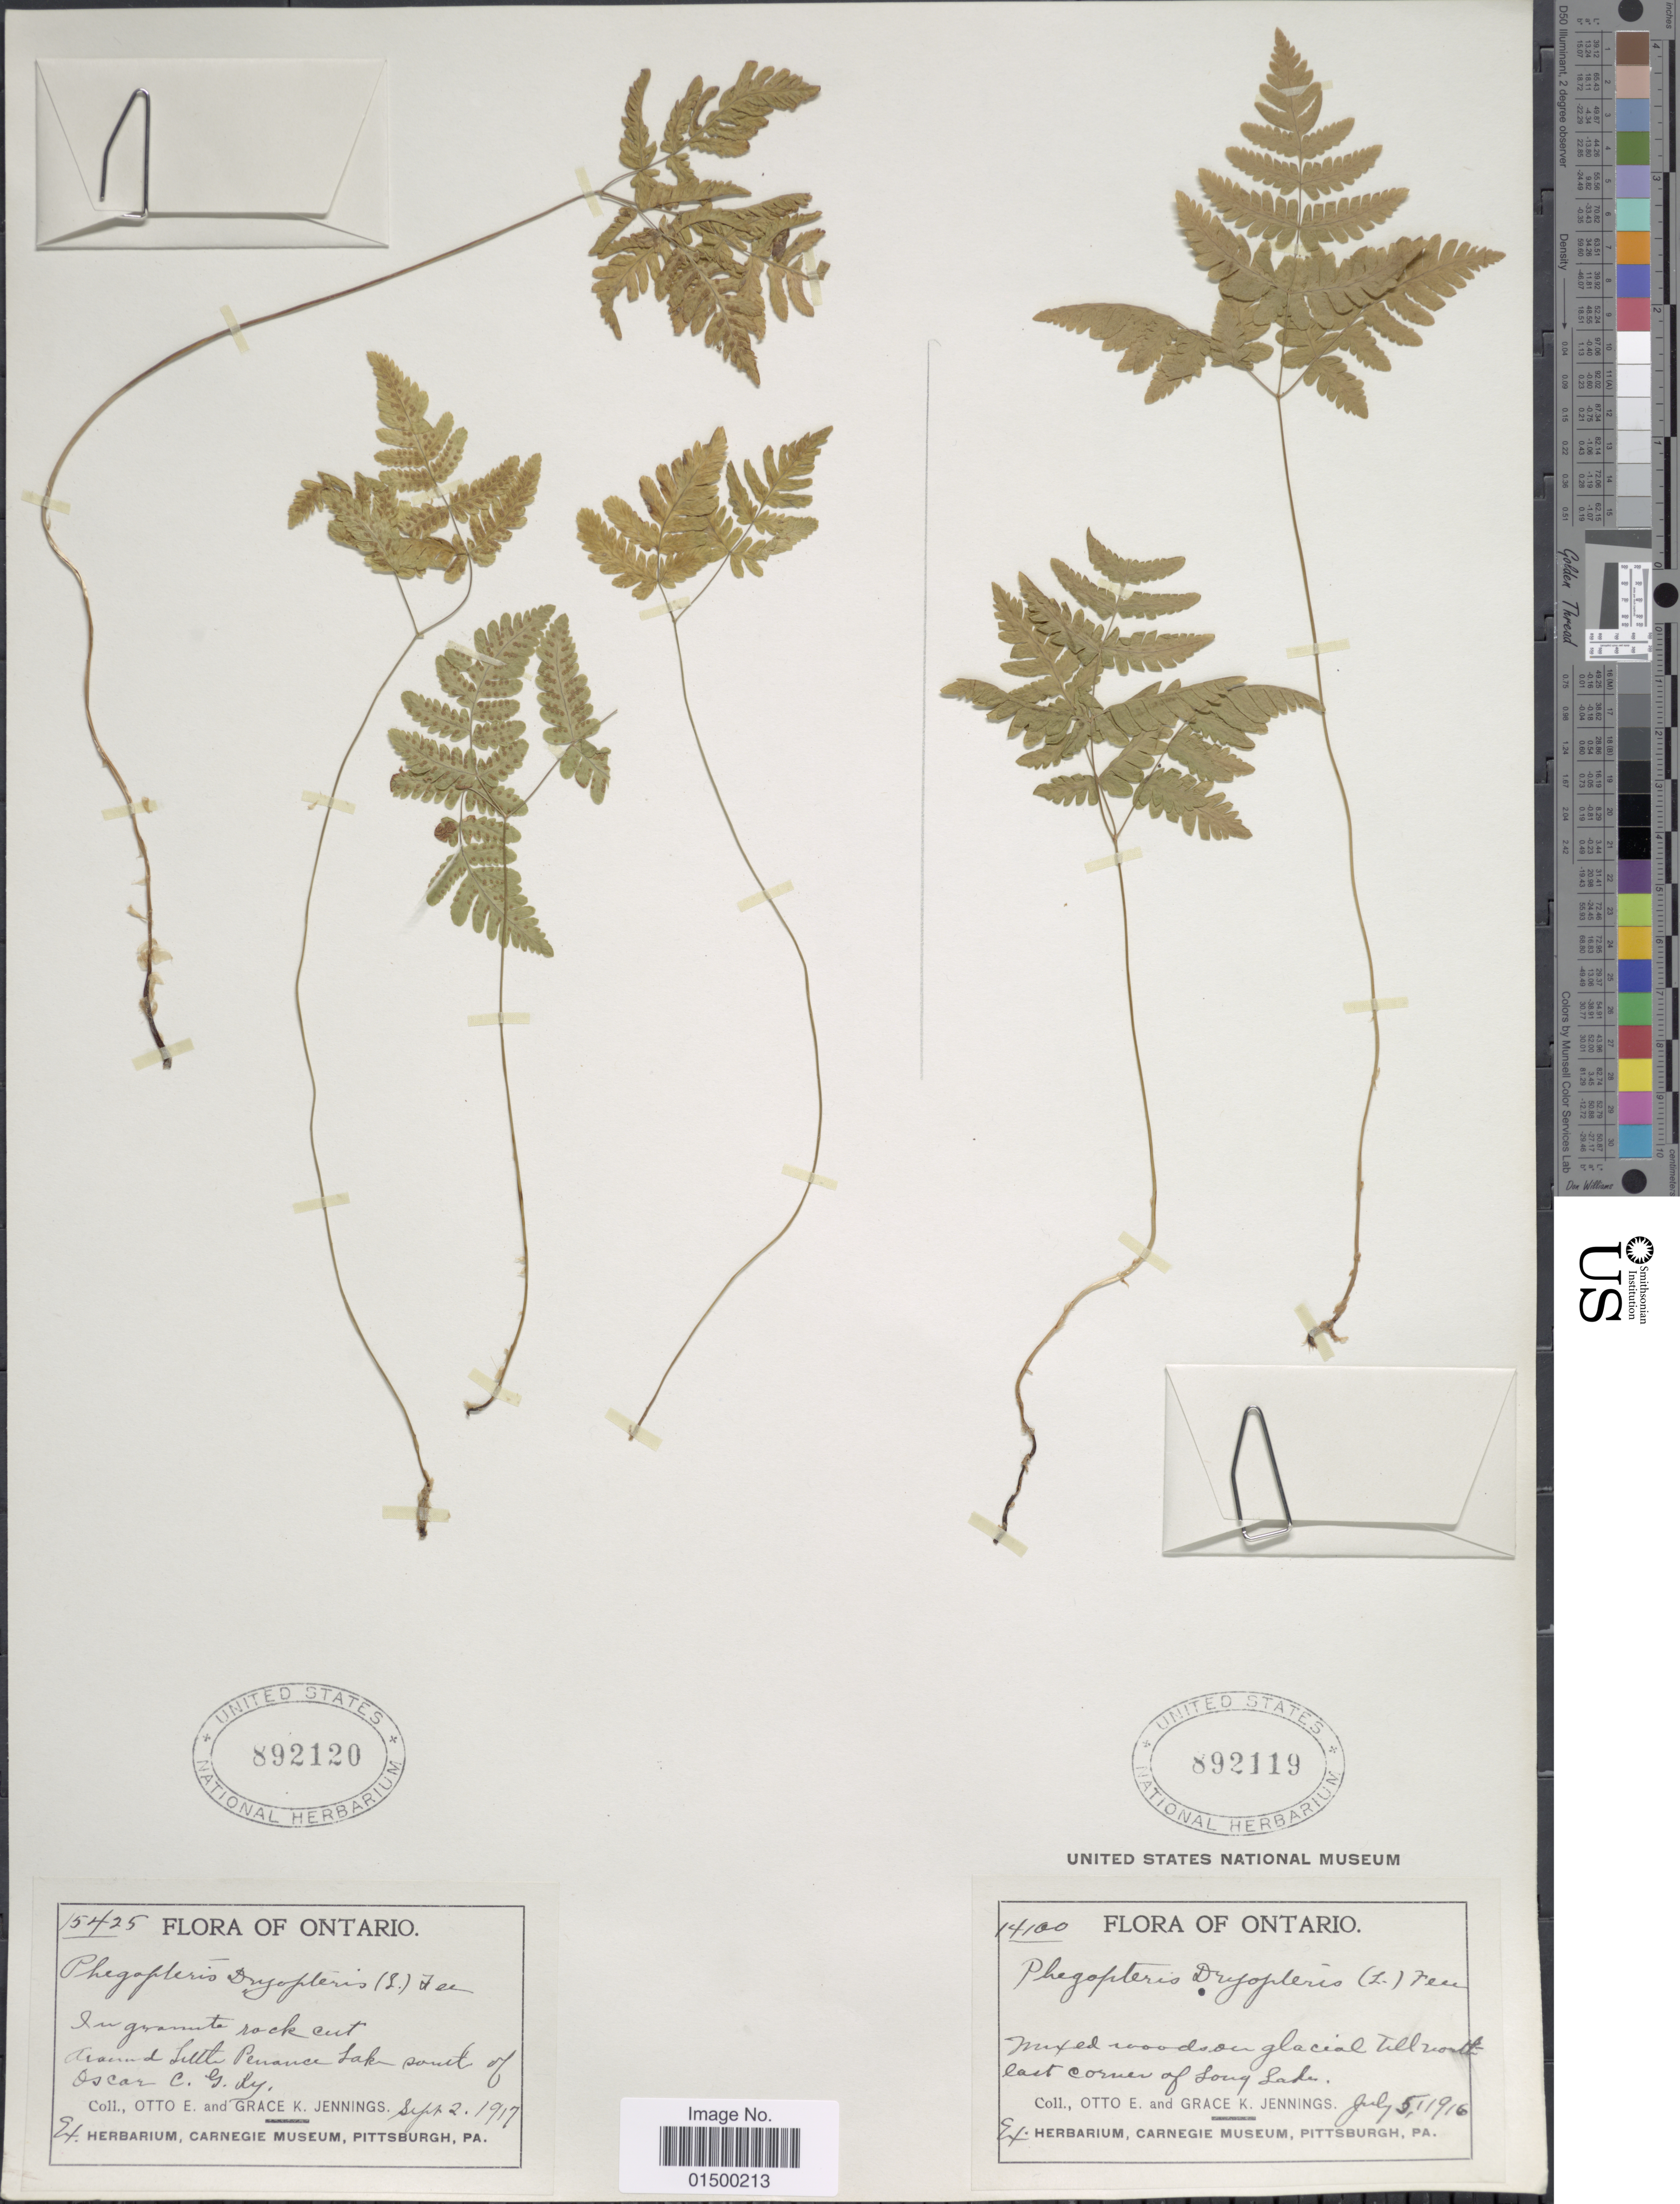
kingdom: Plantae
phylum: Tracheophyta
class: Polypodiopsida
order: Polypodiales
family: Cystopteridaceae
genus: Gymnocarpium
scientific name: Gymnocarpium disjunctum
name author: (Rupr.) Ching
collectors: E. Otto & G. K. Jennings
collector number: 15425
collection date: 1917-09-02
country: Canada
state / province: Ontario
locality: In granite rock cut around Little Penance Lake south of Oscar C. G. Ry.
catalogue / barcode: US 892120-2